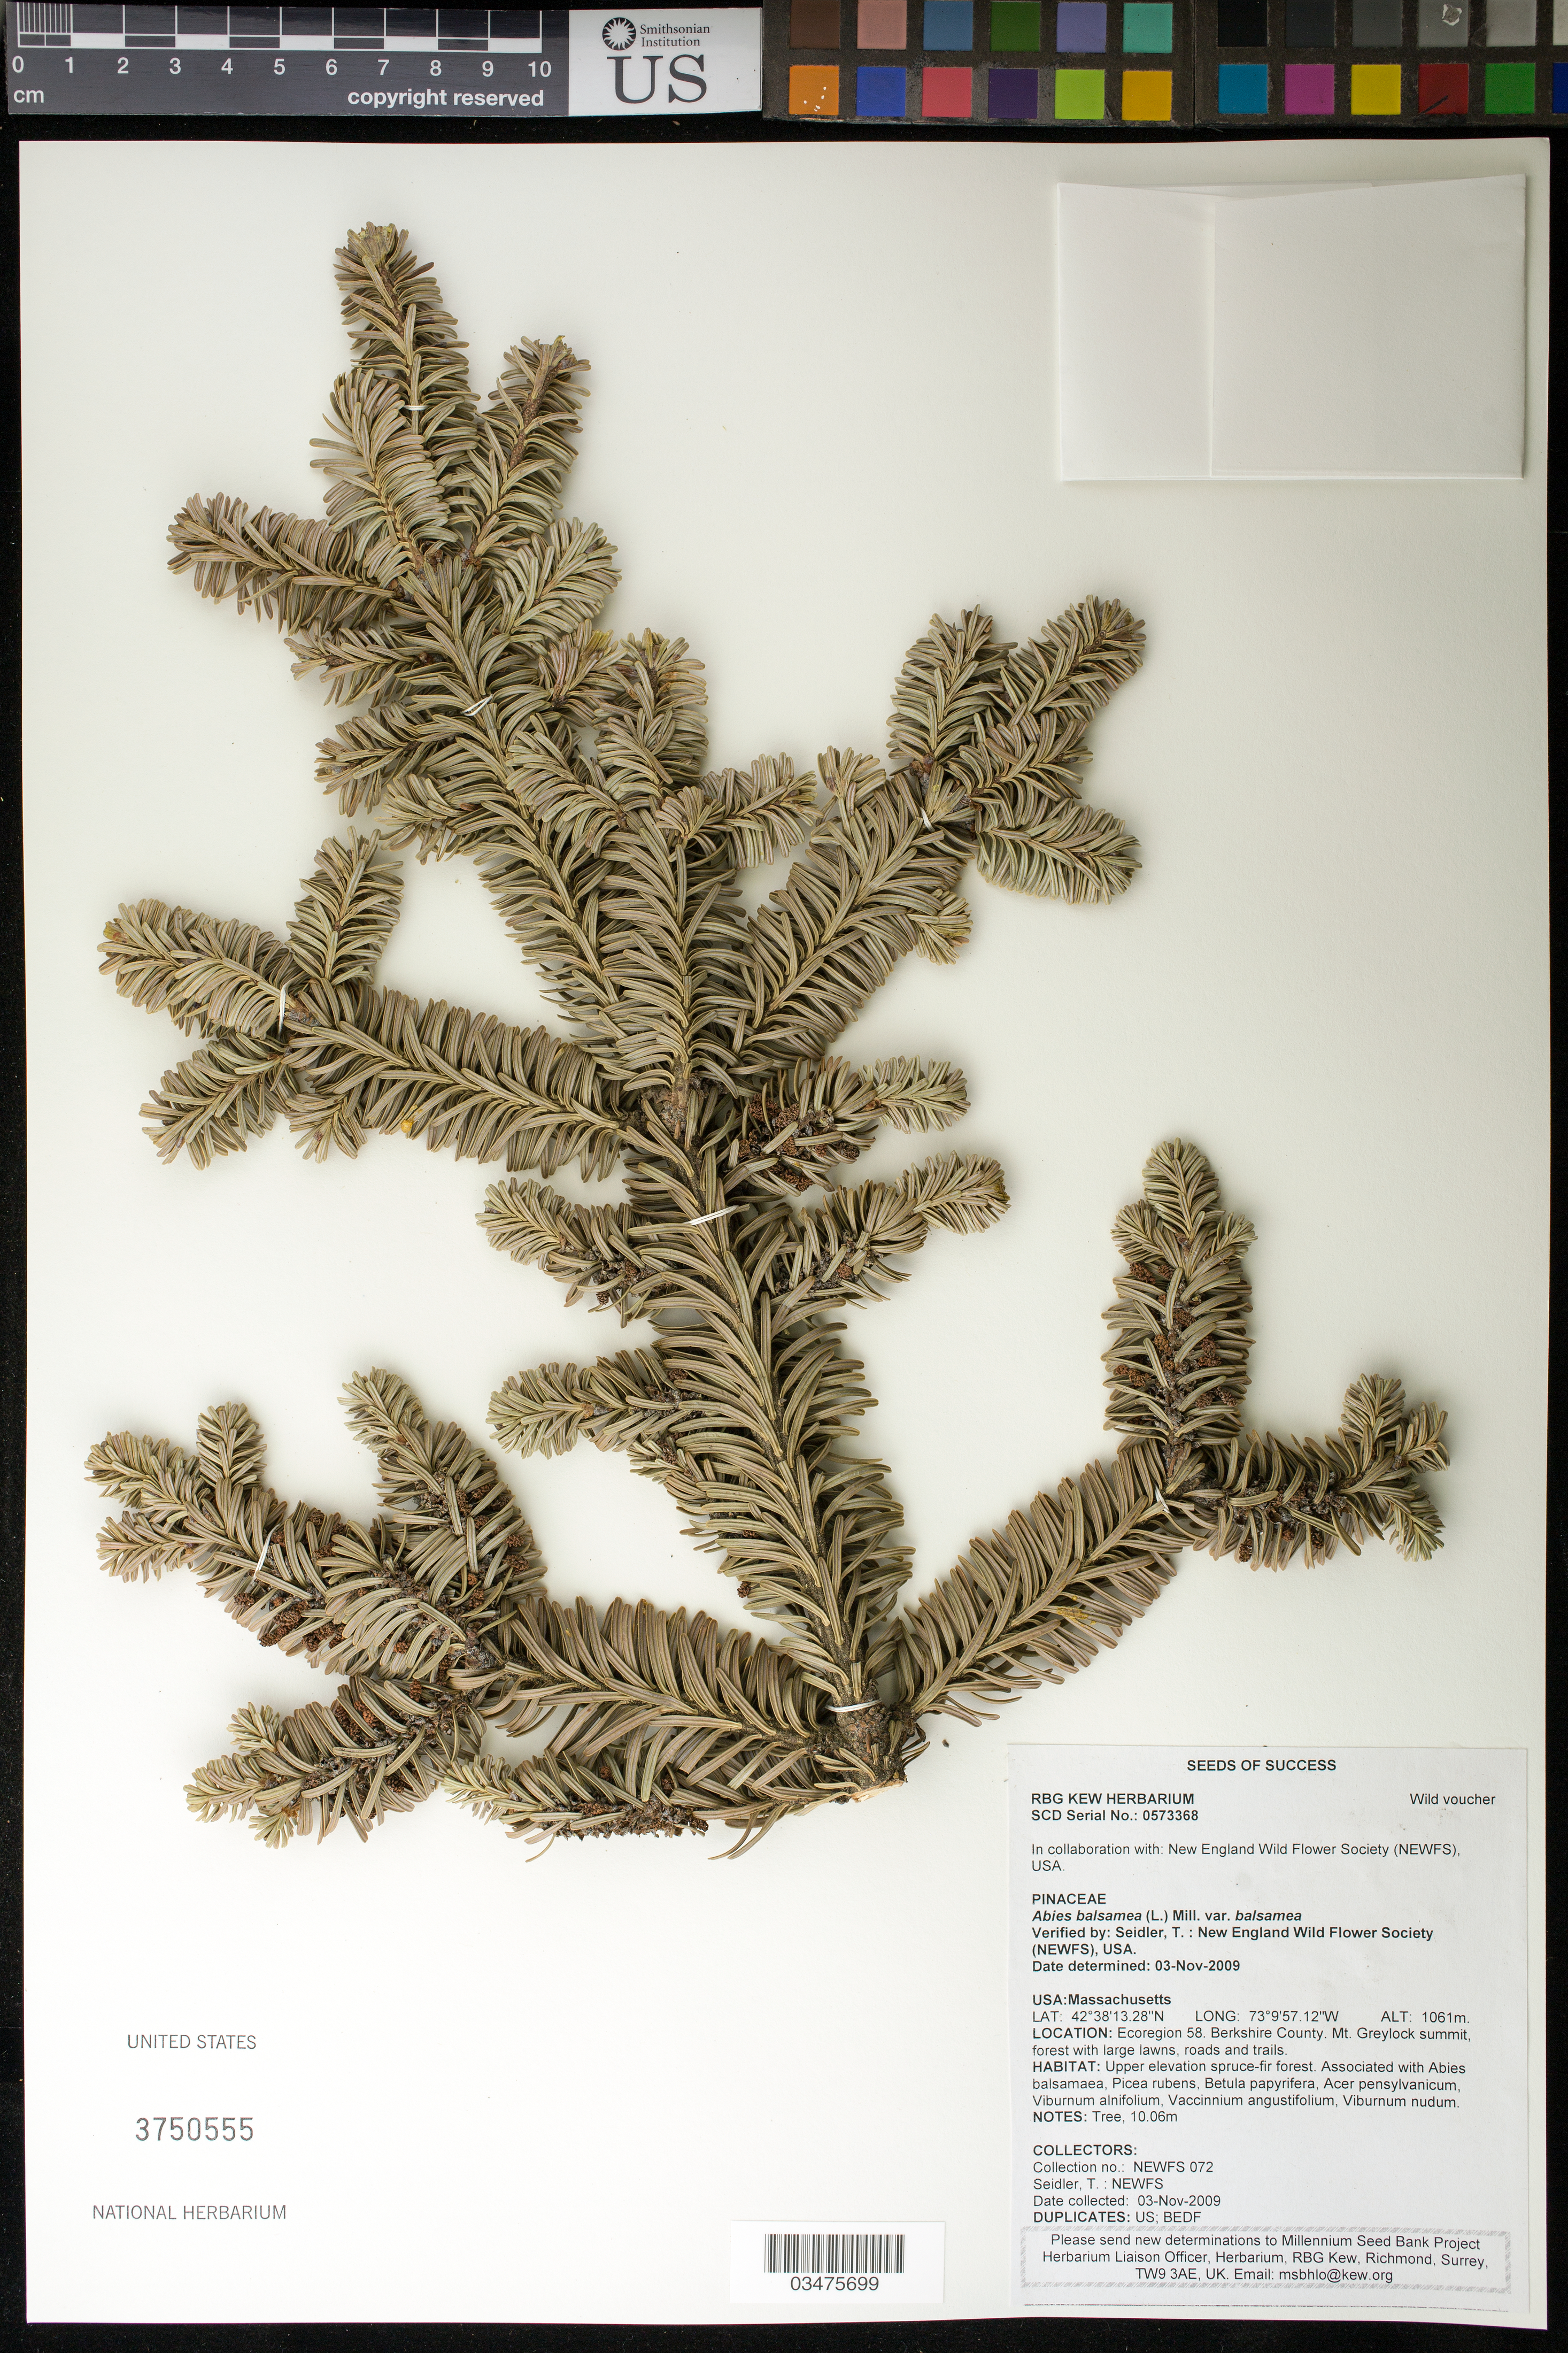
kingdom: Plantae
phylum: Tracheophyta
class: Pinopsida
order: Pinales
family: Pinaceae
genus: Abies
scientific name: Abies balsamea var. balsamea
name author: Mill.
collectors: T. Seidler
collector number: NEWFS 072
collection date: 2009-11-03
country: United States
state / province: Massachusetts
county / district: Berkshire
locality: Mt. Greylock summit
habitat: Upper elevation spruce-fir forest.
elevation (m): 1061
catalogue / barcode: US 3750555